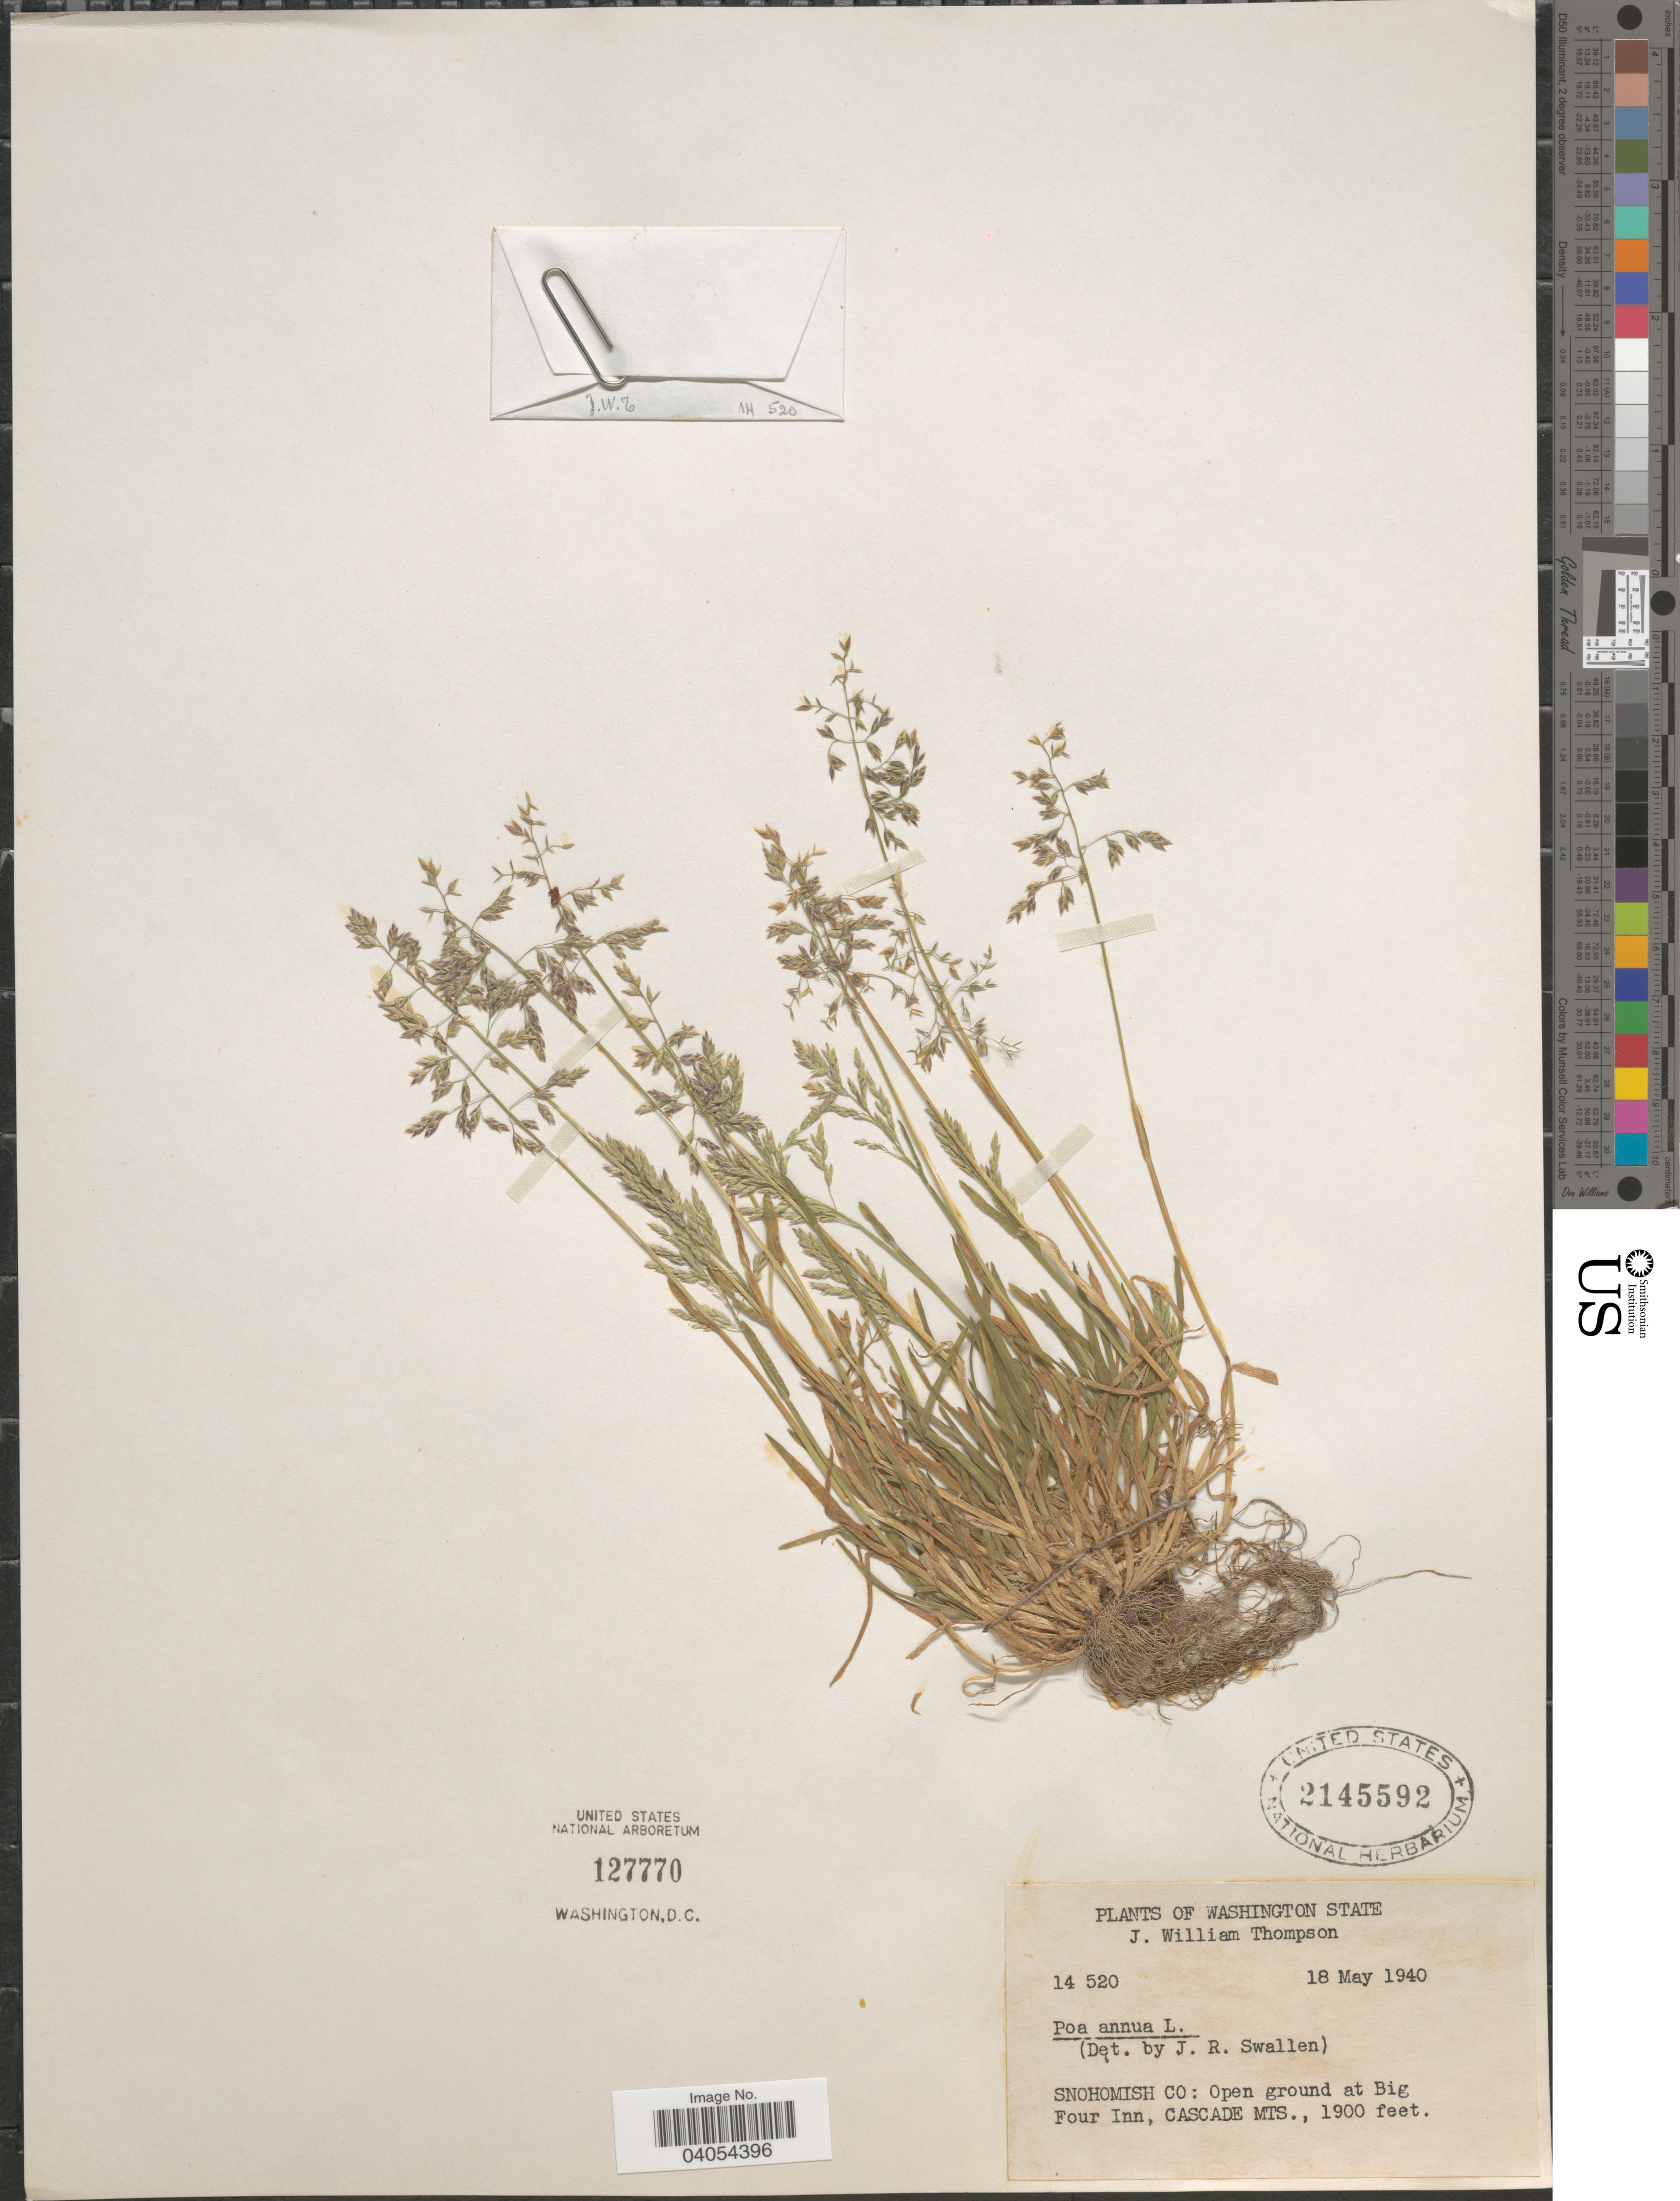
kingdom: Plantae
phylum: Tracheophyta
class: Liliopsida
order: Poales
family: Poaceae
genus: Poa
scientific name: Poa annua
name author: L.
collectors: J. W. Thompson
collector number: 14 520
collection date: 1940-05-18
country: United States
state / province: Washington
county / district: Snohomish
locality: Snohomish Co: at Big Four Inn, Cascade Mts.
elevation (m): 579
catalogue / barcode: US 2145592